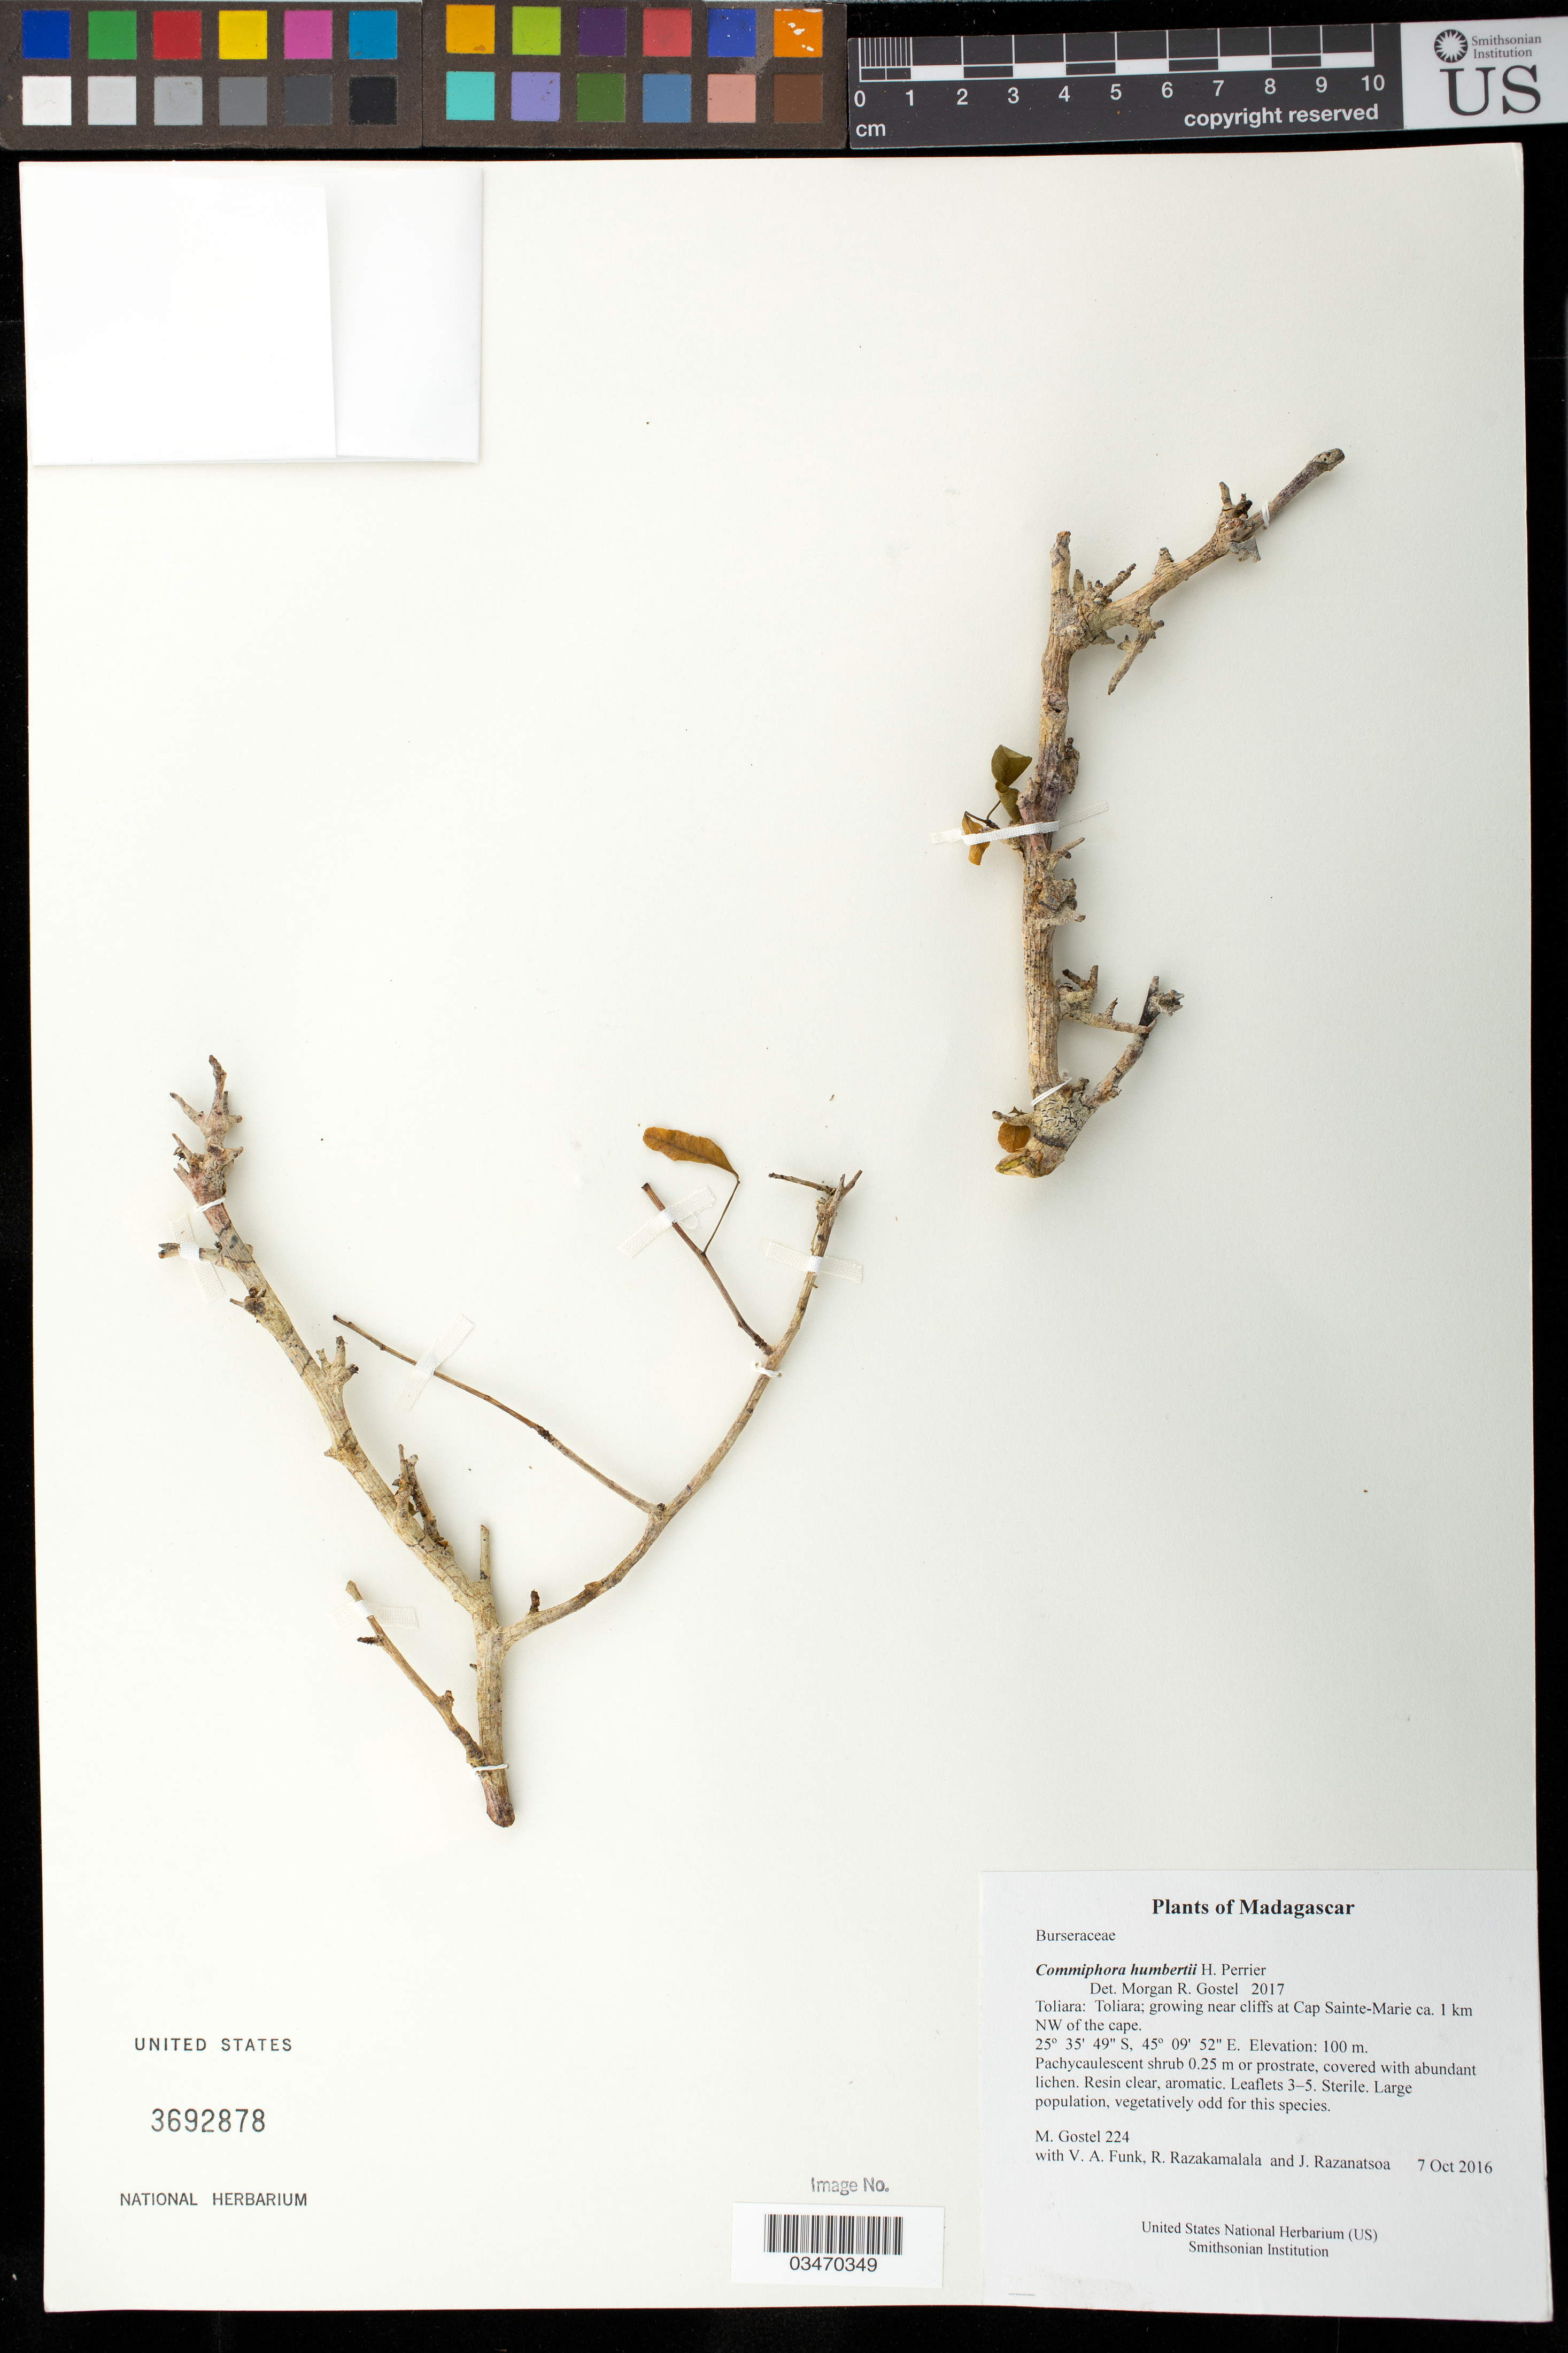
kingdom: Plantae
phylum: Tracheophyta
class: Magnoliopsida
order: Sapindales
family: Burseraceae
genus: Commiphora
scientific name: Commiphora humbertii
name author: H. Perrier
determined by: Gostel, Morgan R., (BRIT), Botanical Research Institute of Texas (UNITED STATES)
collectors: V. Funk, R. Razakamalala & J. Razanatsoa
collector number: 224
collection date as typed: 7 Oct 2016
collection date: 2016-10-07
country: Madagascar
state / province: Androy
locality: Toliara; growing near cliffs at Cap Sainte-Marie ca. 1 km NW of the cape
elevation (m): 100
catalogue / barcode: US 3692878